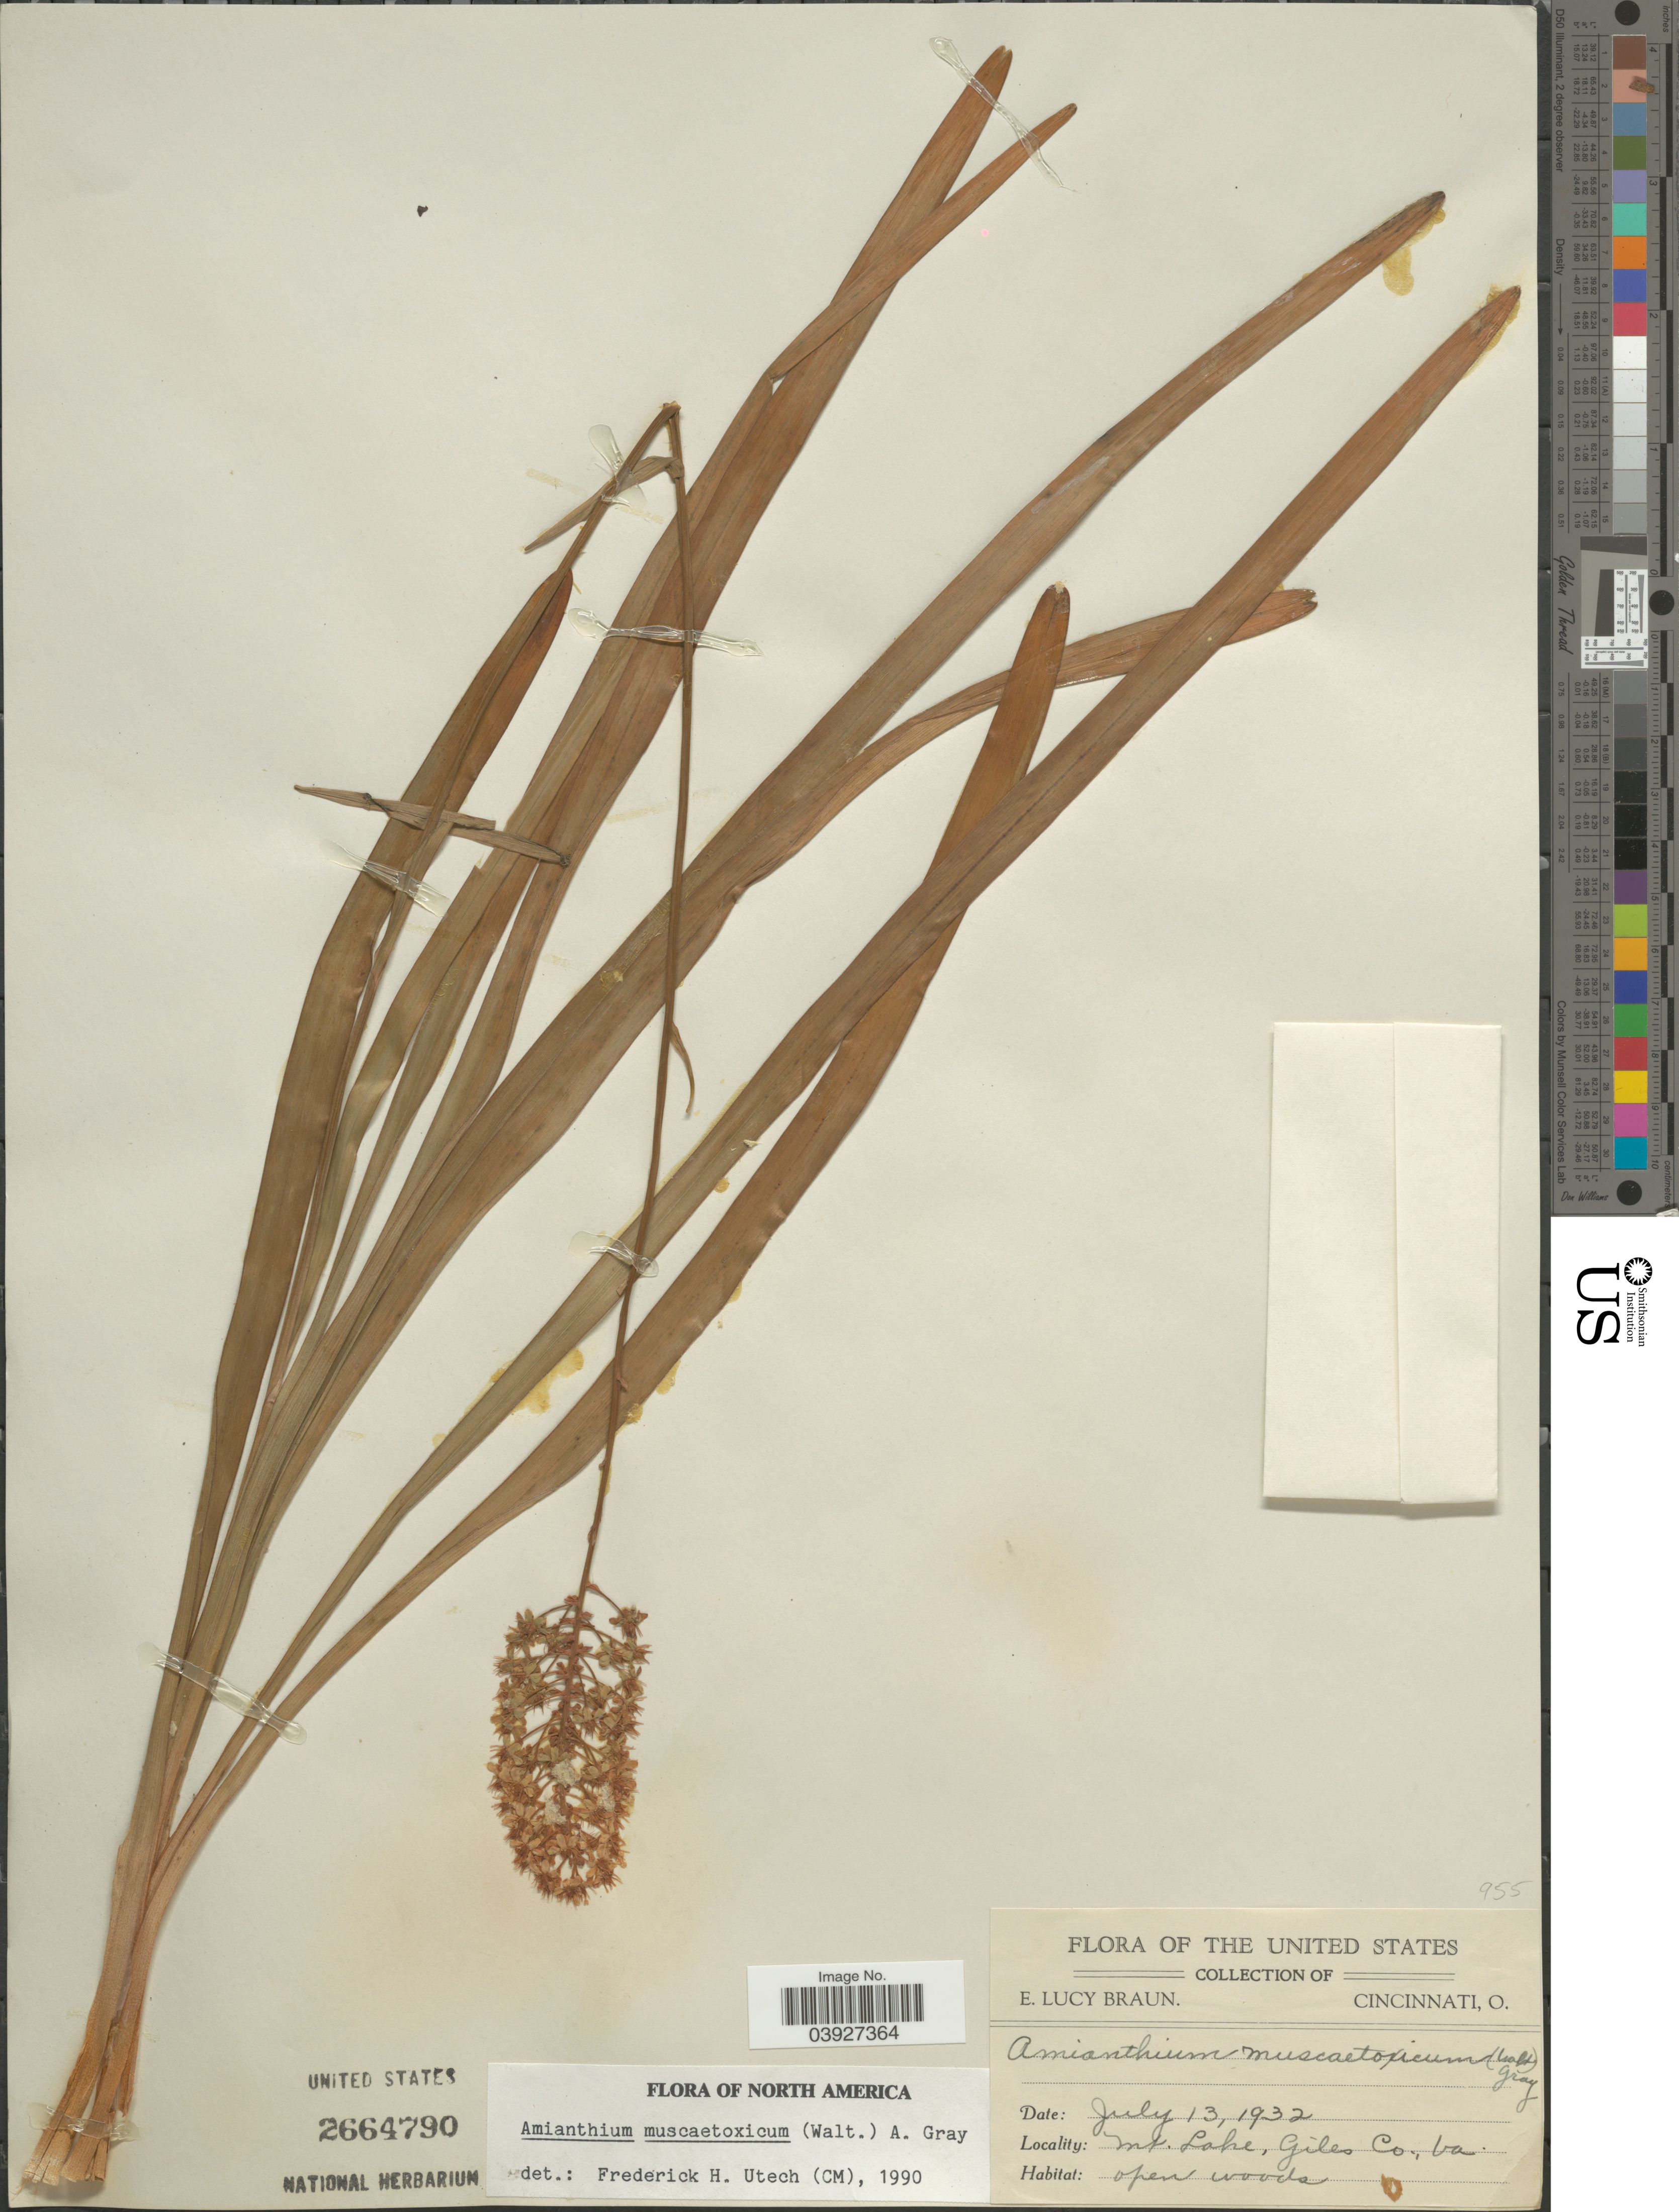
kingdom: Plantae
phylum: Tracheophyta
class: Liliopsida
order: Liliales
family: Melanthiaceae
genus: Amianthium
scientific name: Amianthium muscitoxicum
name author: (Walter) A. Gray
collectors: E. L. Braun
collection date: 1932-07-13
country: United States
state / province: Virginia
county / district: Giles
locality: Mt. Lake, Giles Co.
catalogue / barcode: US 2664790